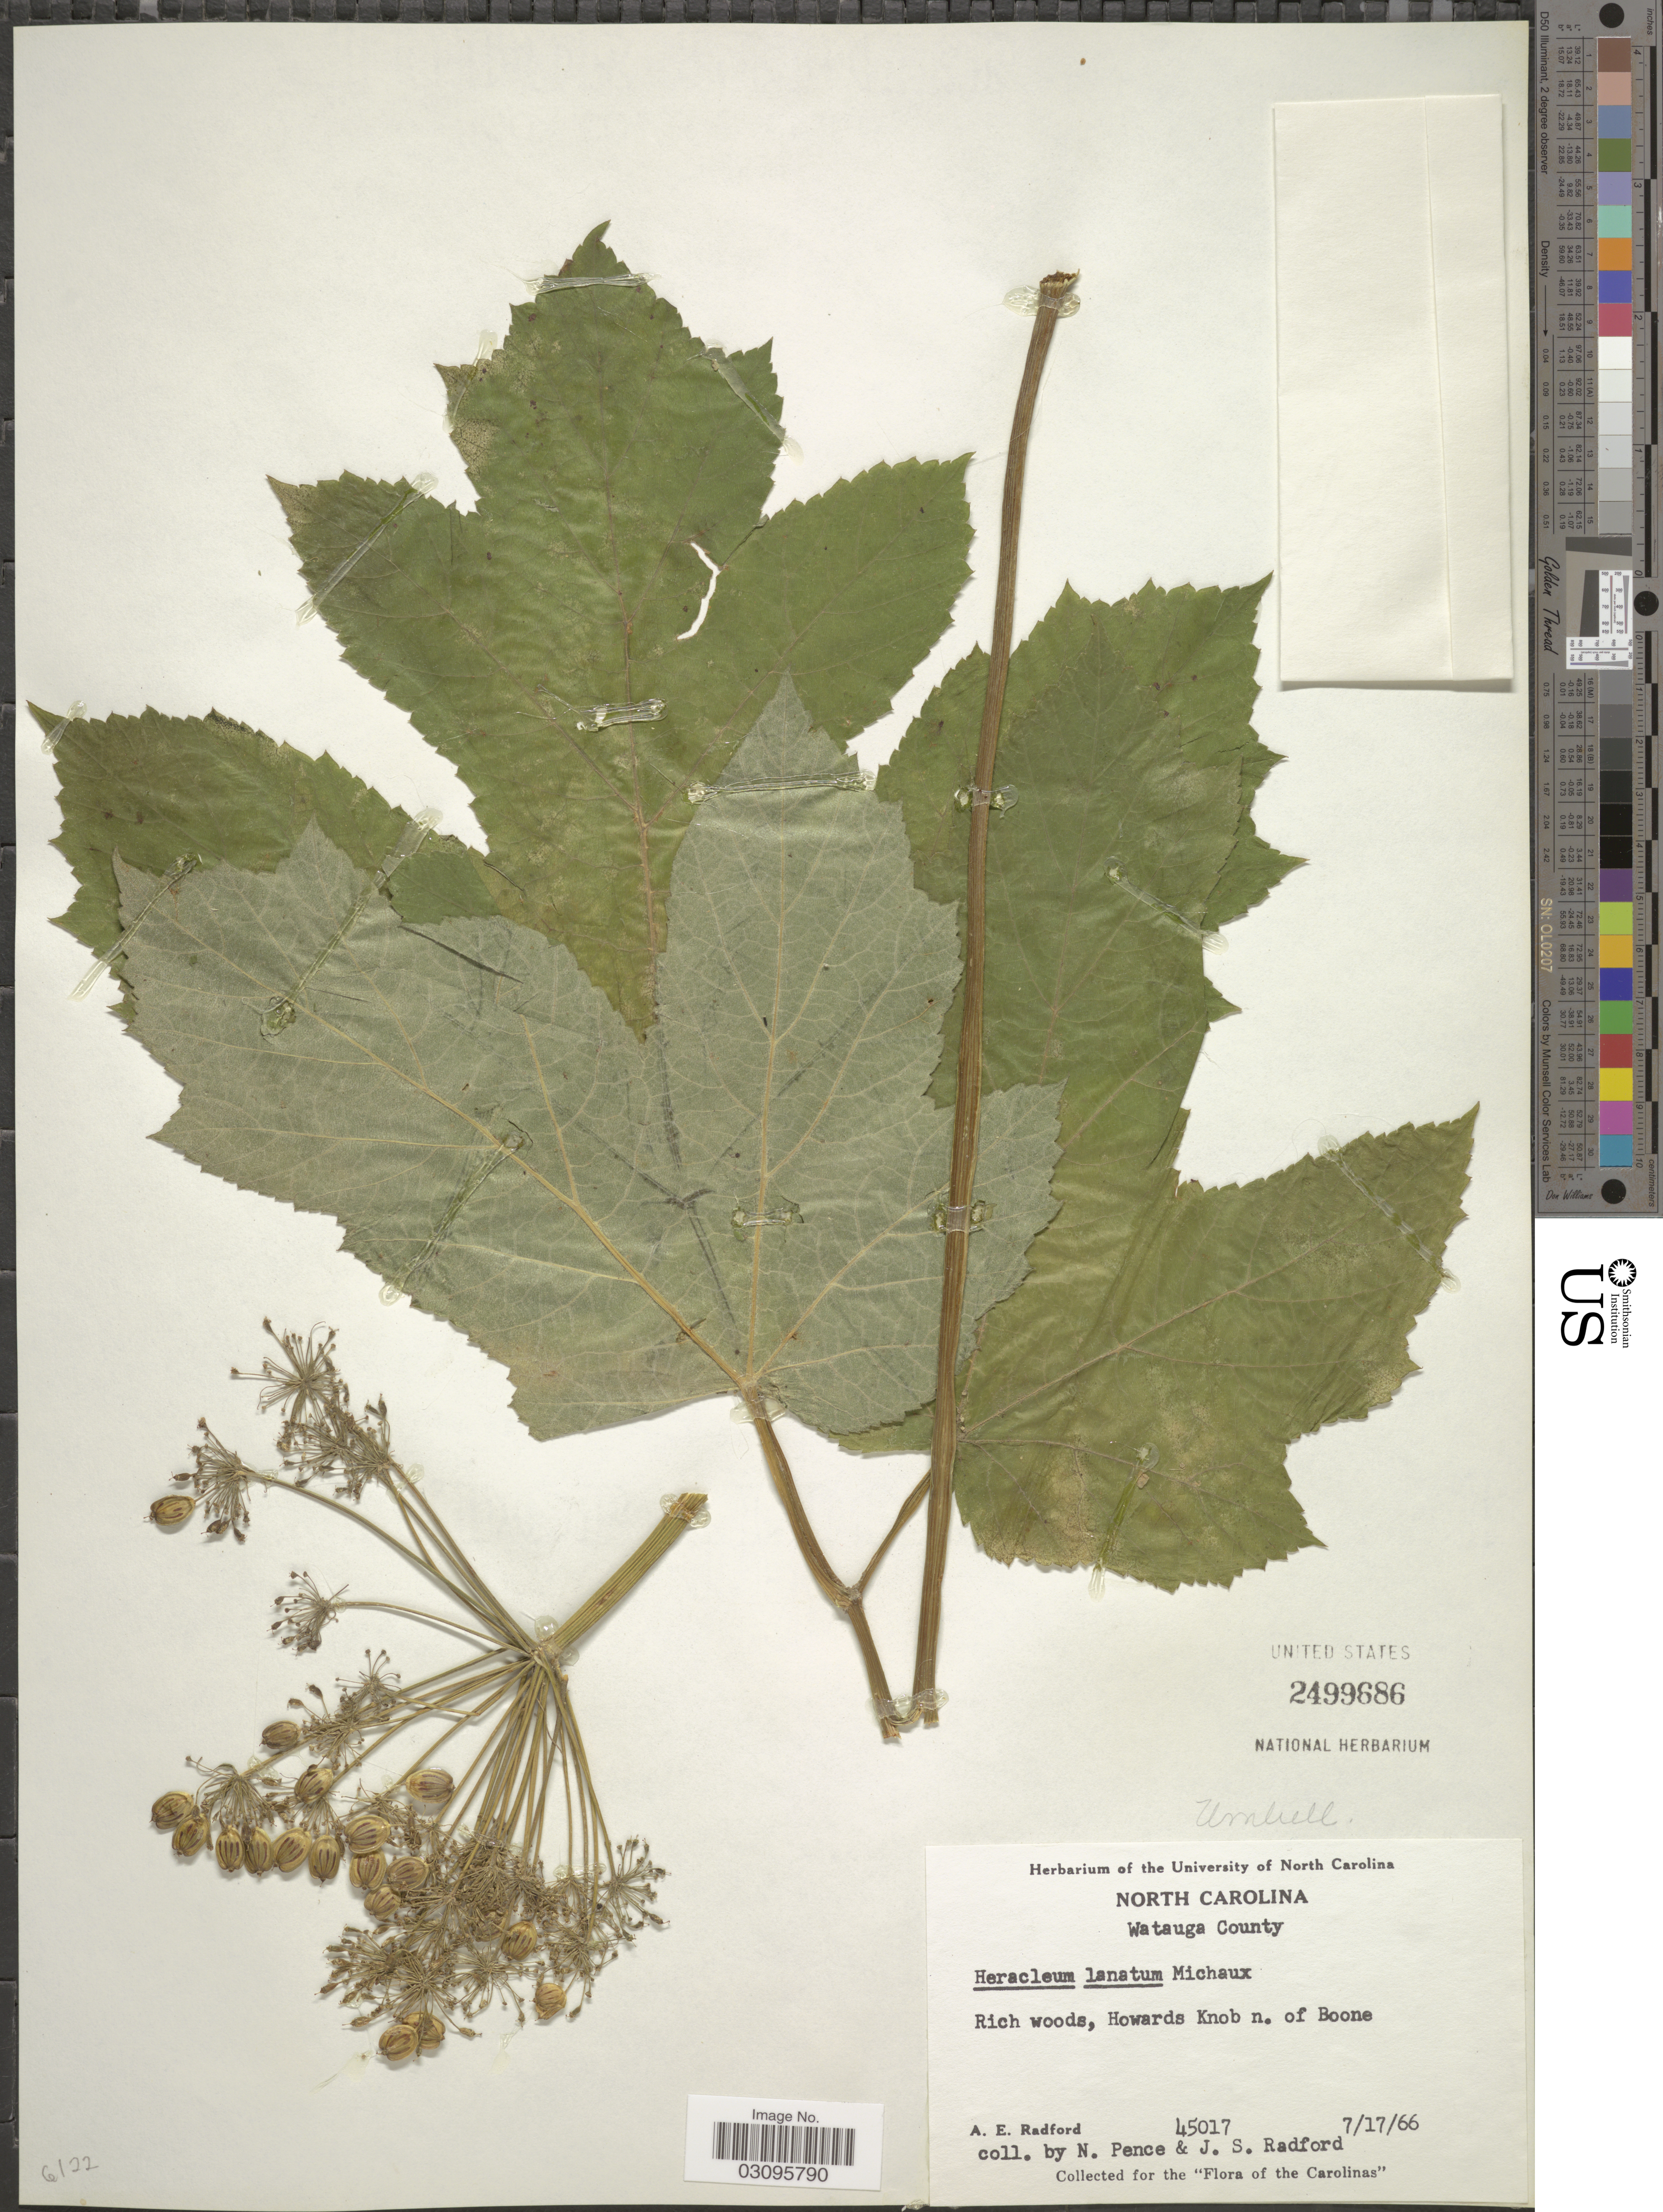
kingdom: Plantae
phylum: Tracheophyta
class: Magnoliopsida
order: Apiales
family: Apiaceae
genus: Heracleum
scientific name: Heracleum lanatum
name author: Michx.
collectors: N. Pence, J. S. Radford & A. E. Radford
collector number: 45017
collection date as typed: Transcribed d/m/y: 17/7/66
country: United States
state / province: North Carolina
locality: Watauga County. Howards Knob n. of Boone.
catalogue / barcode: US 2499686